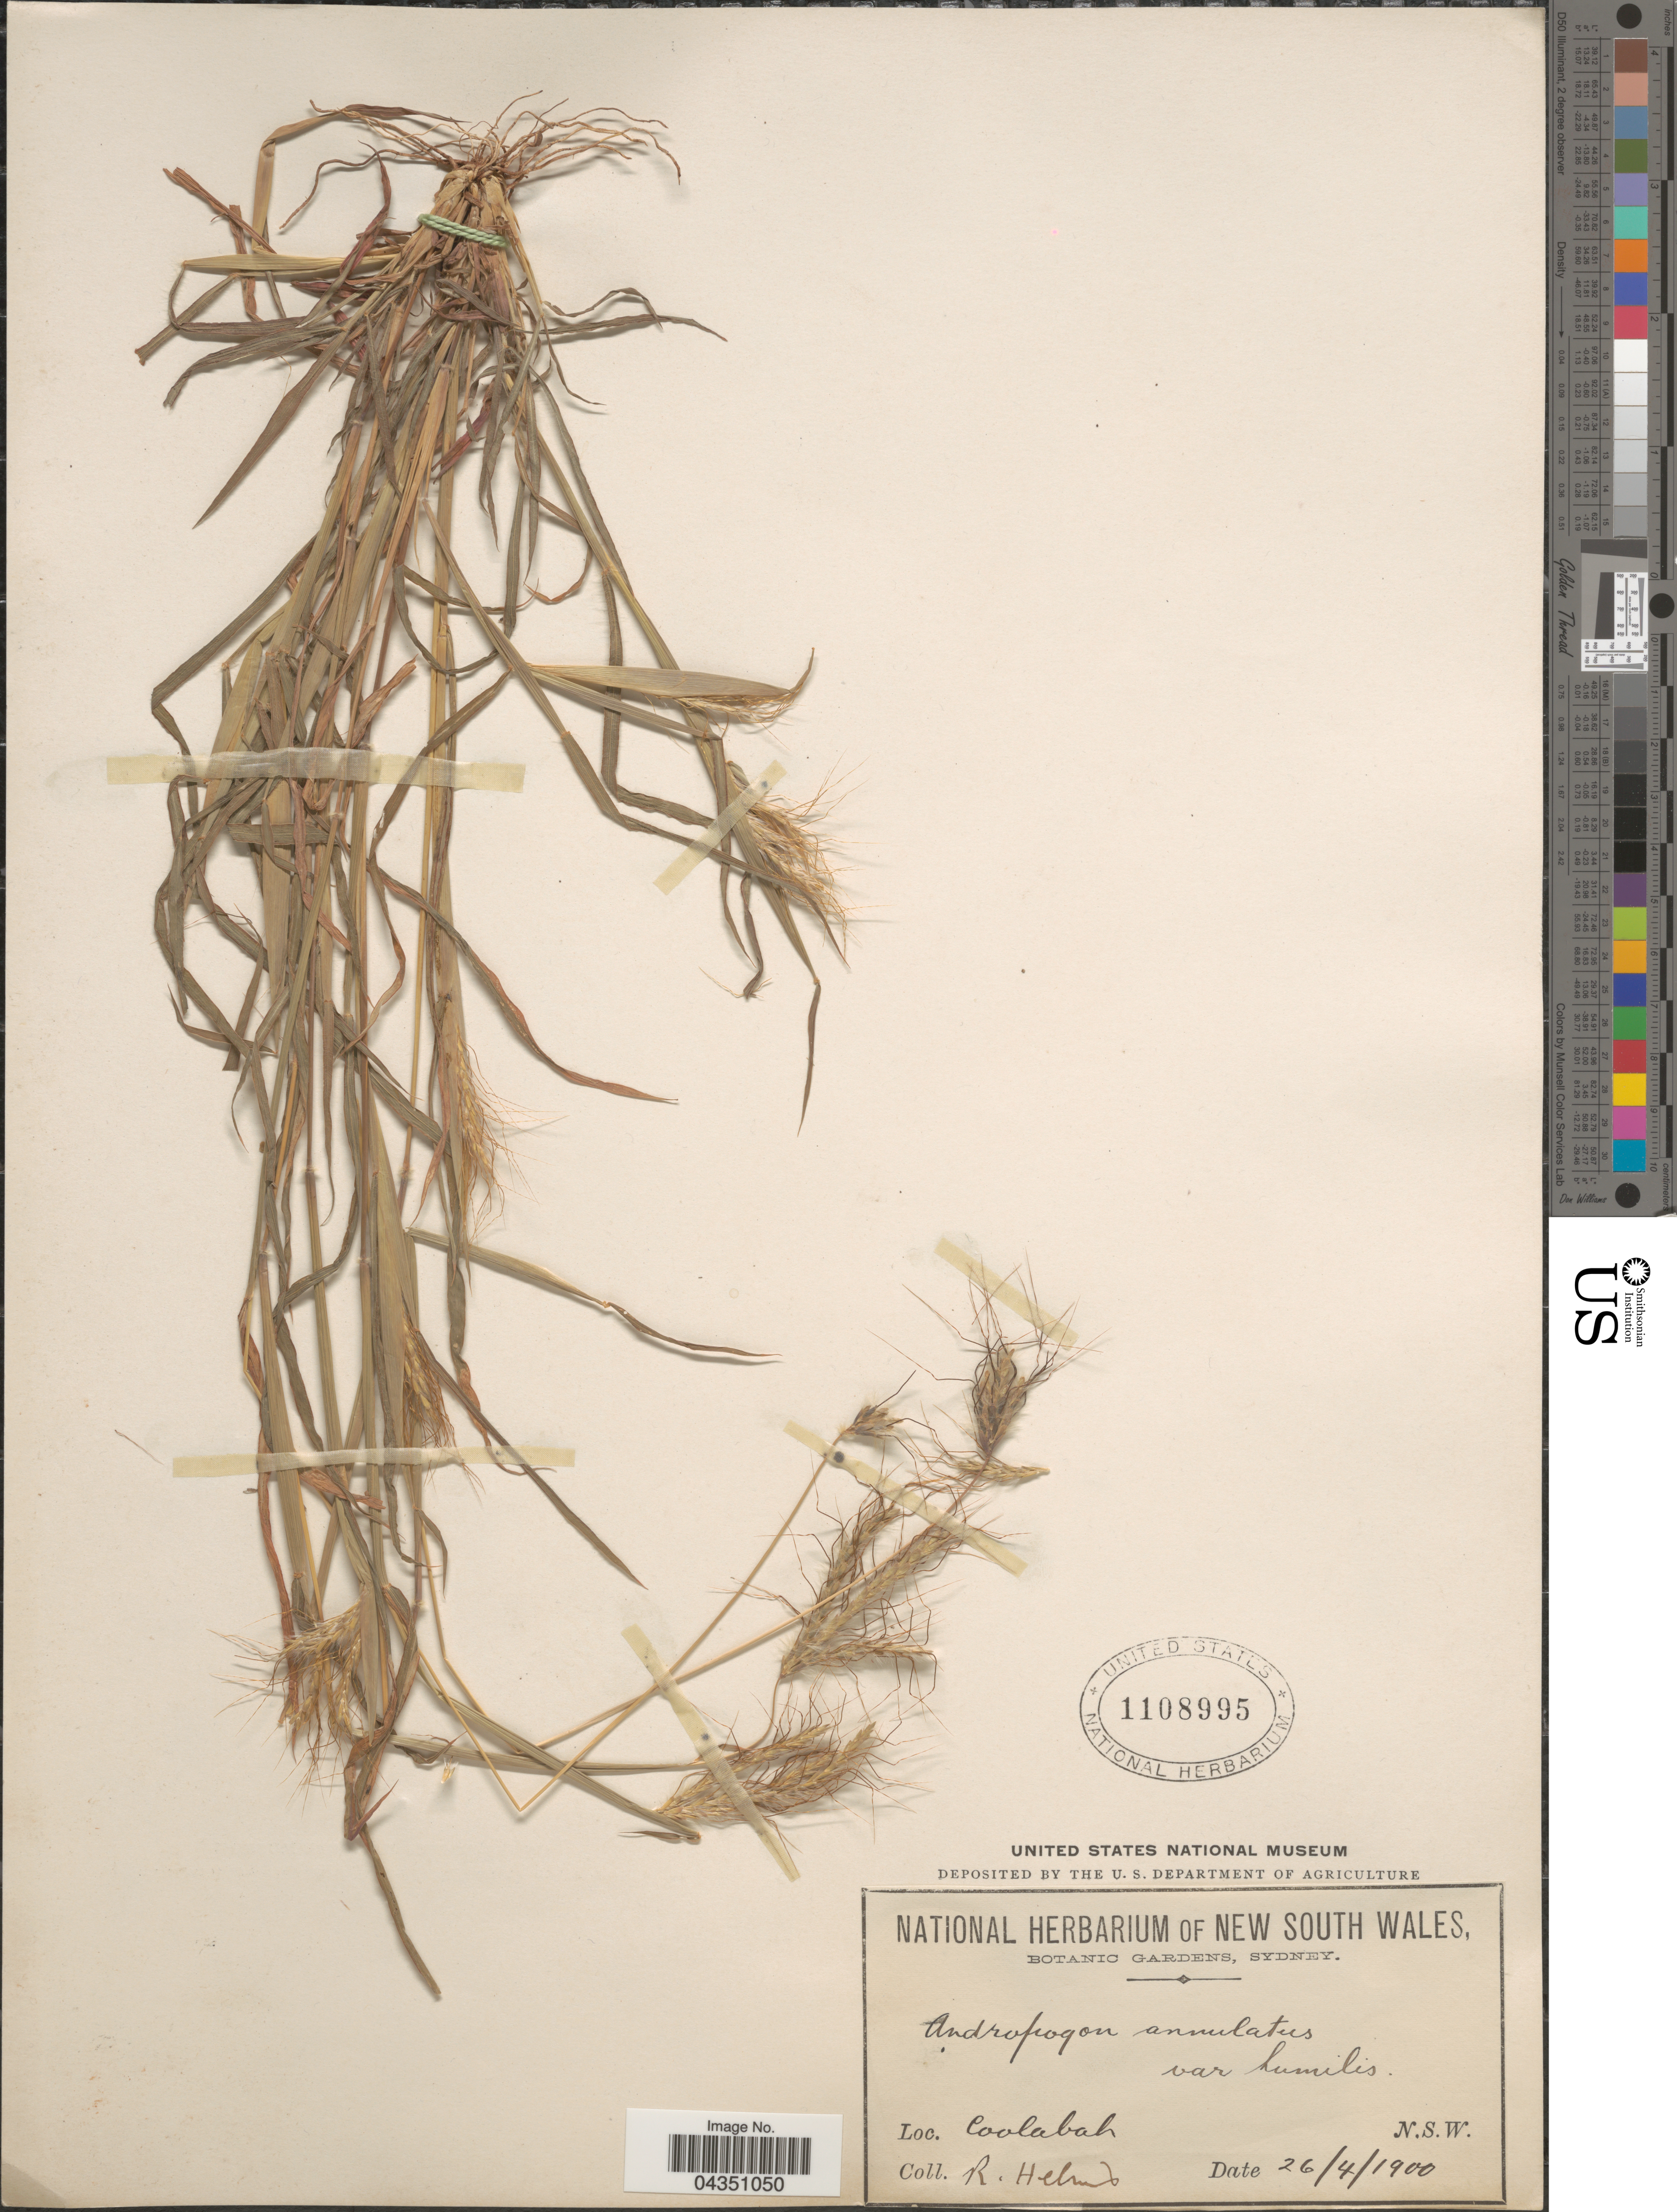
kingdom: Plantae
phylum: Tracheophyta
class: Liliopsida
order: Poales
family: Poaceae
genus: Dichanthium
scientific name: Dichanthium sericeum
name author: (R. Br.) A. Camus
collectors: R. Helms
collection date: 1900-04-26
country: Australia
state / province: New South Wales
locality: Coolabah.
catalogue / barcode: US 1108995